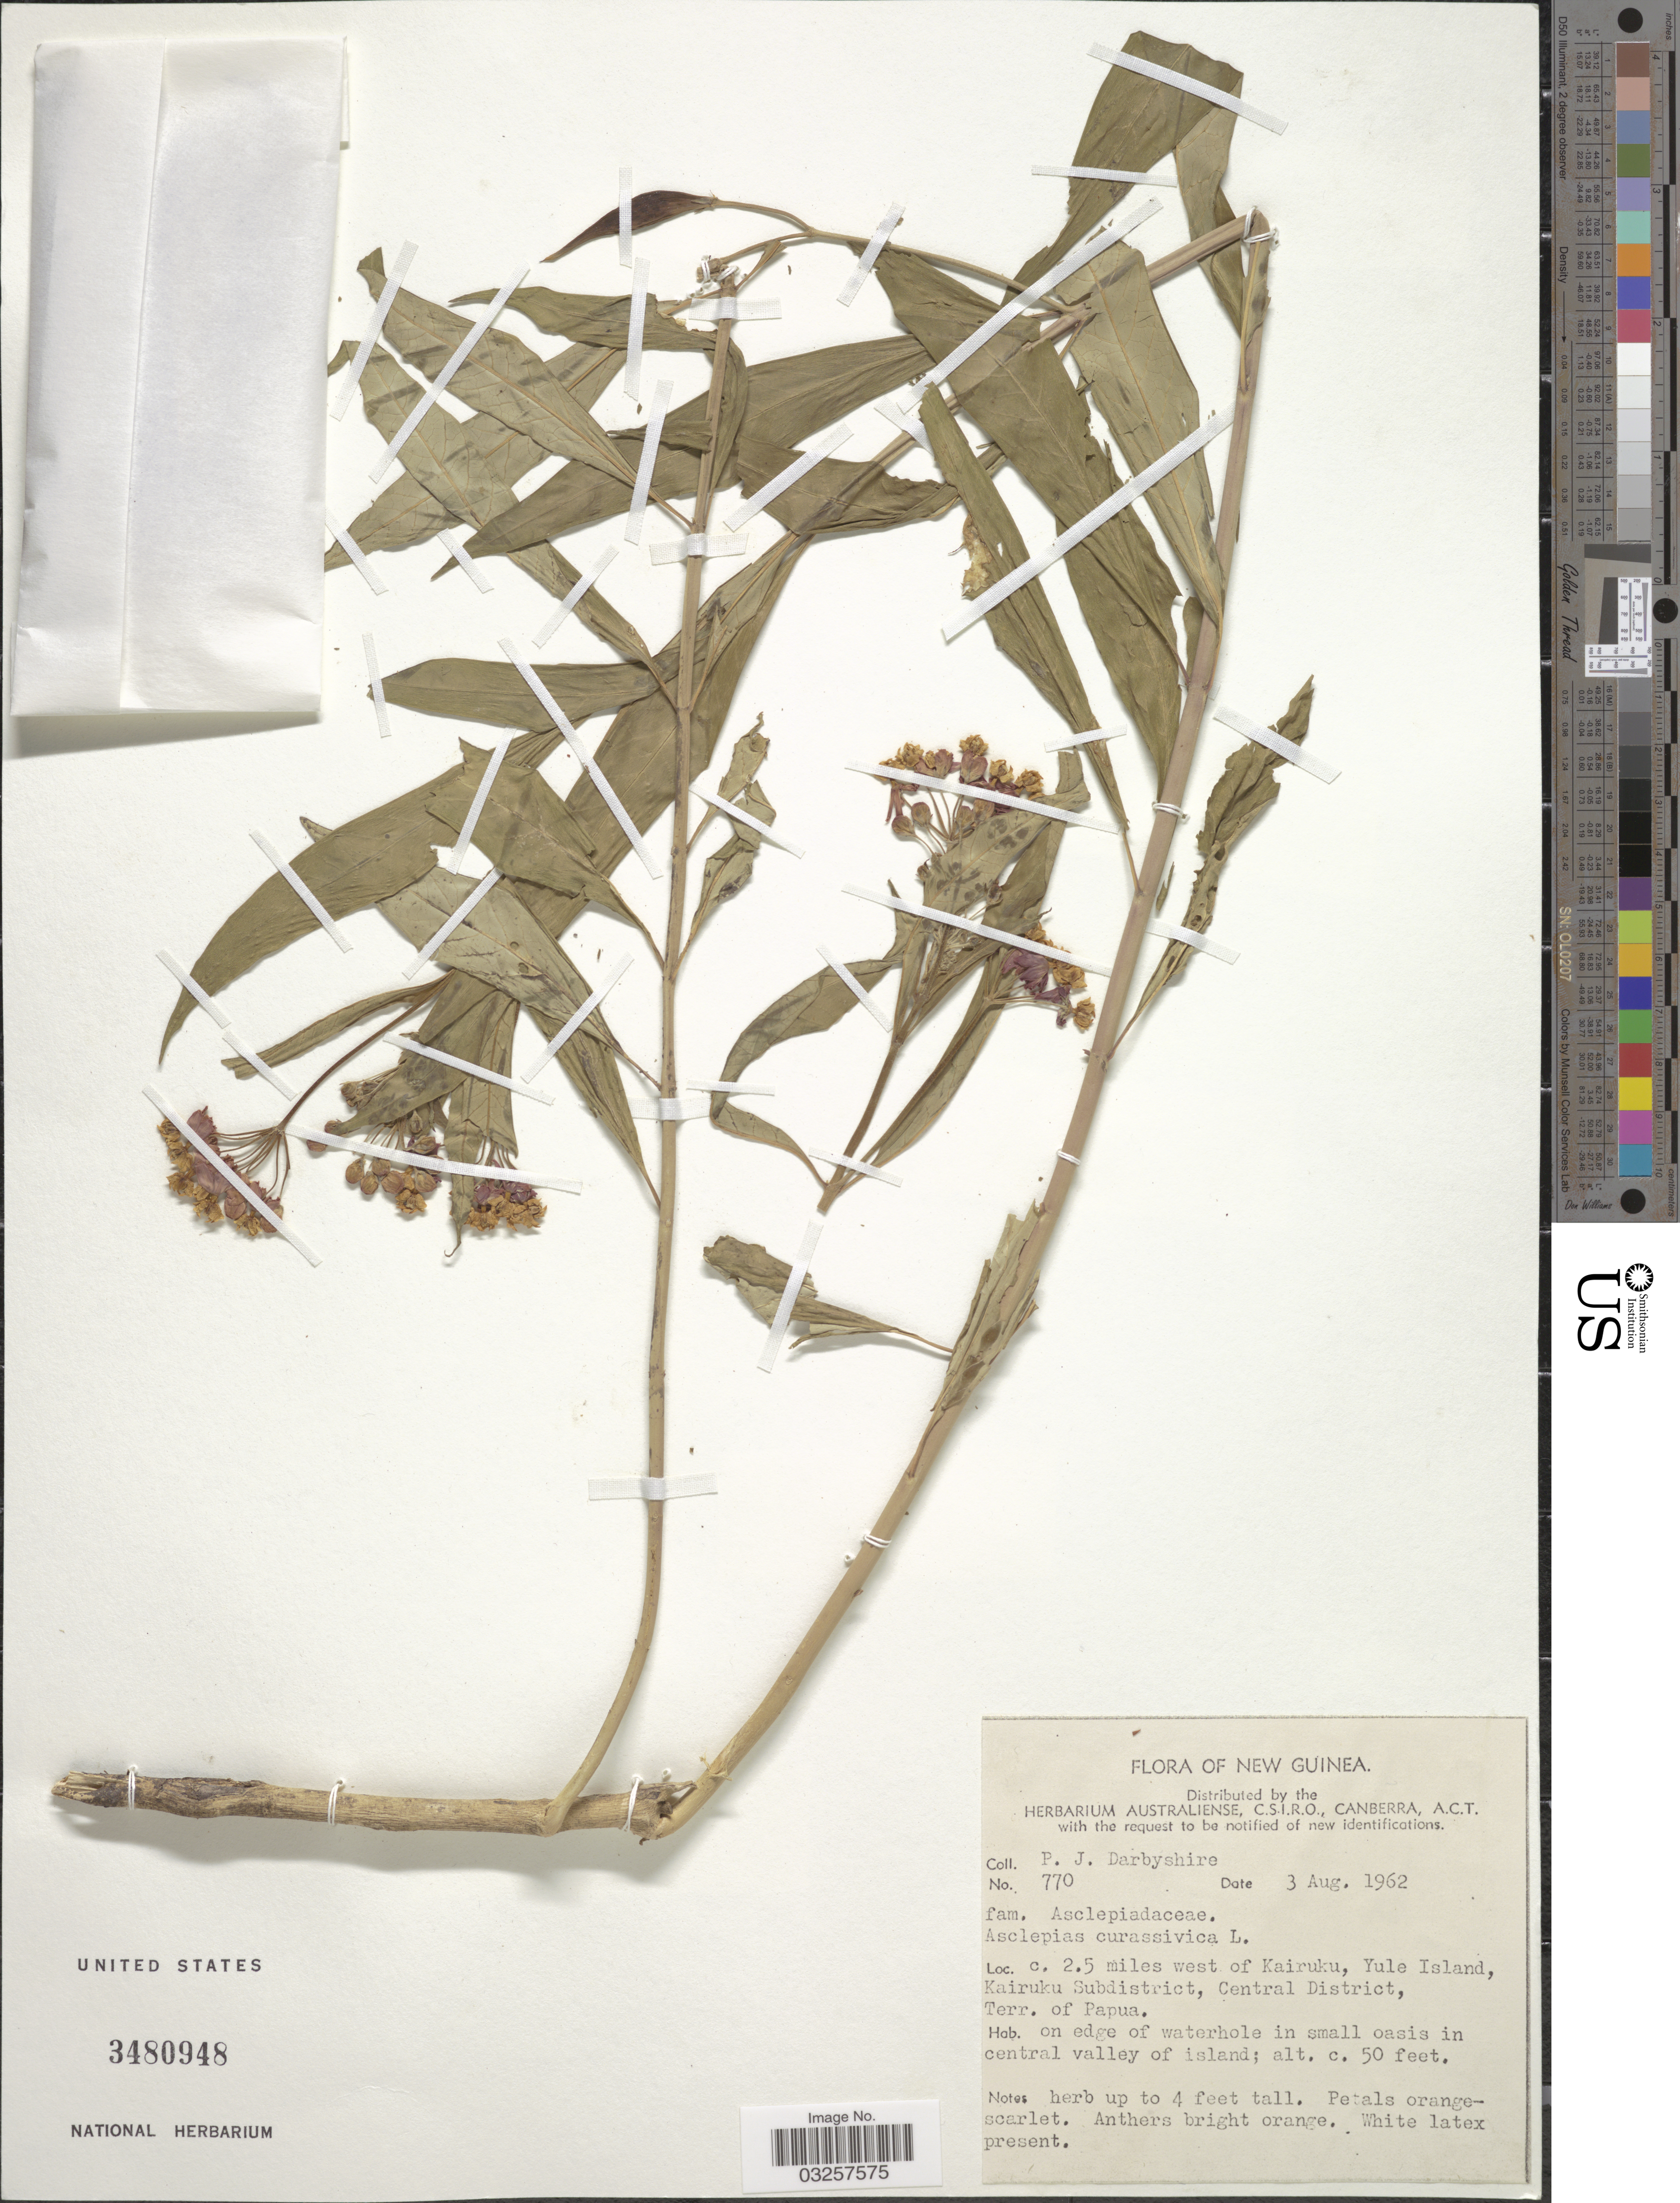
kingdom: Plantae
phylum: Tracheophyta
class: Magnoliopsida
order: Gentianales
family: Apocynaceae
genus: Asclepias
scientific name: Asclepias curassavica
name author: L.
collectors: P. Darbyshire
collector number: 770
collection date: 1962-08-03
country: Papua New Guinea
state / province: Central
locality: New Guinea. C. 2.5 miles west of Kairuku, Yule Island, Kairuku Subdistrict, Central District, Terr. of Papua.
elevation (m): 15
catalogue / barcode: US 3480948